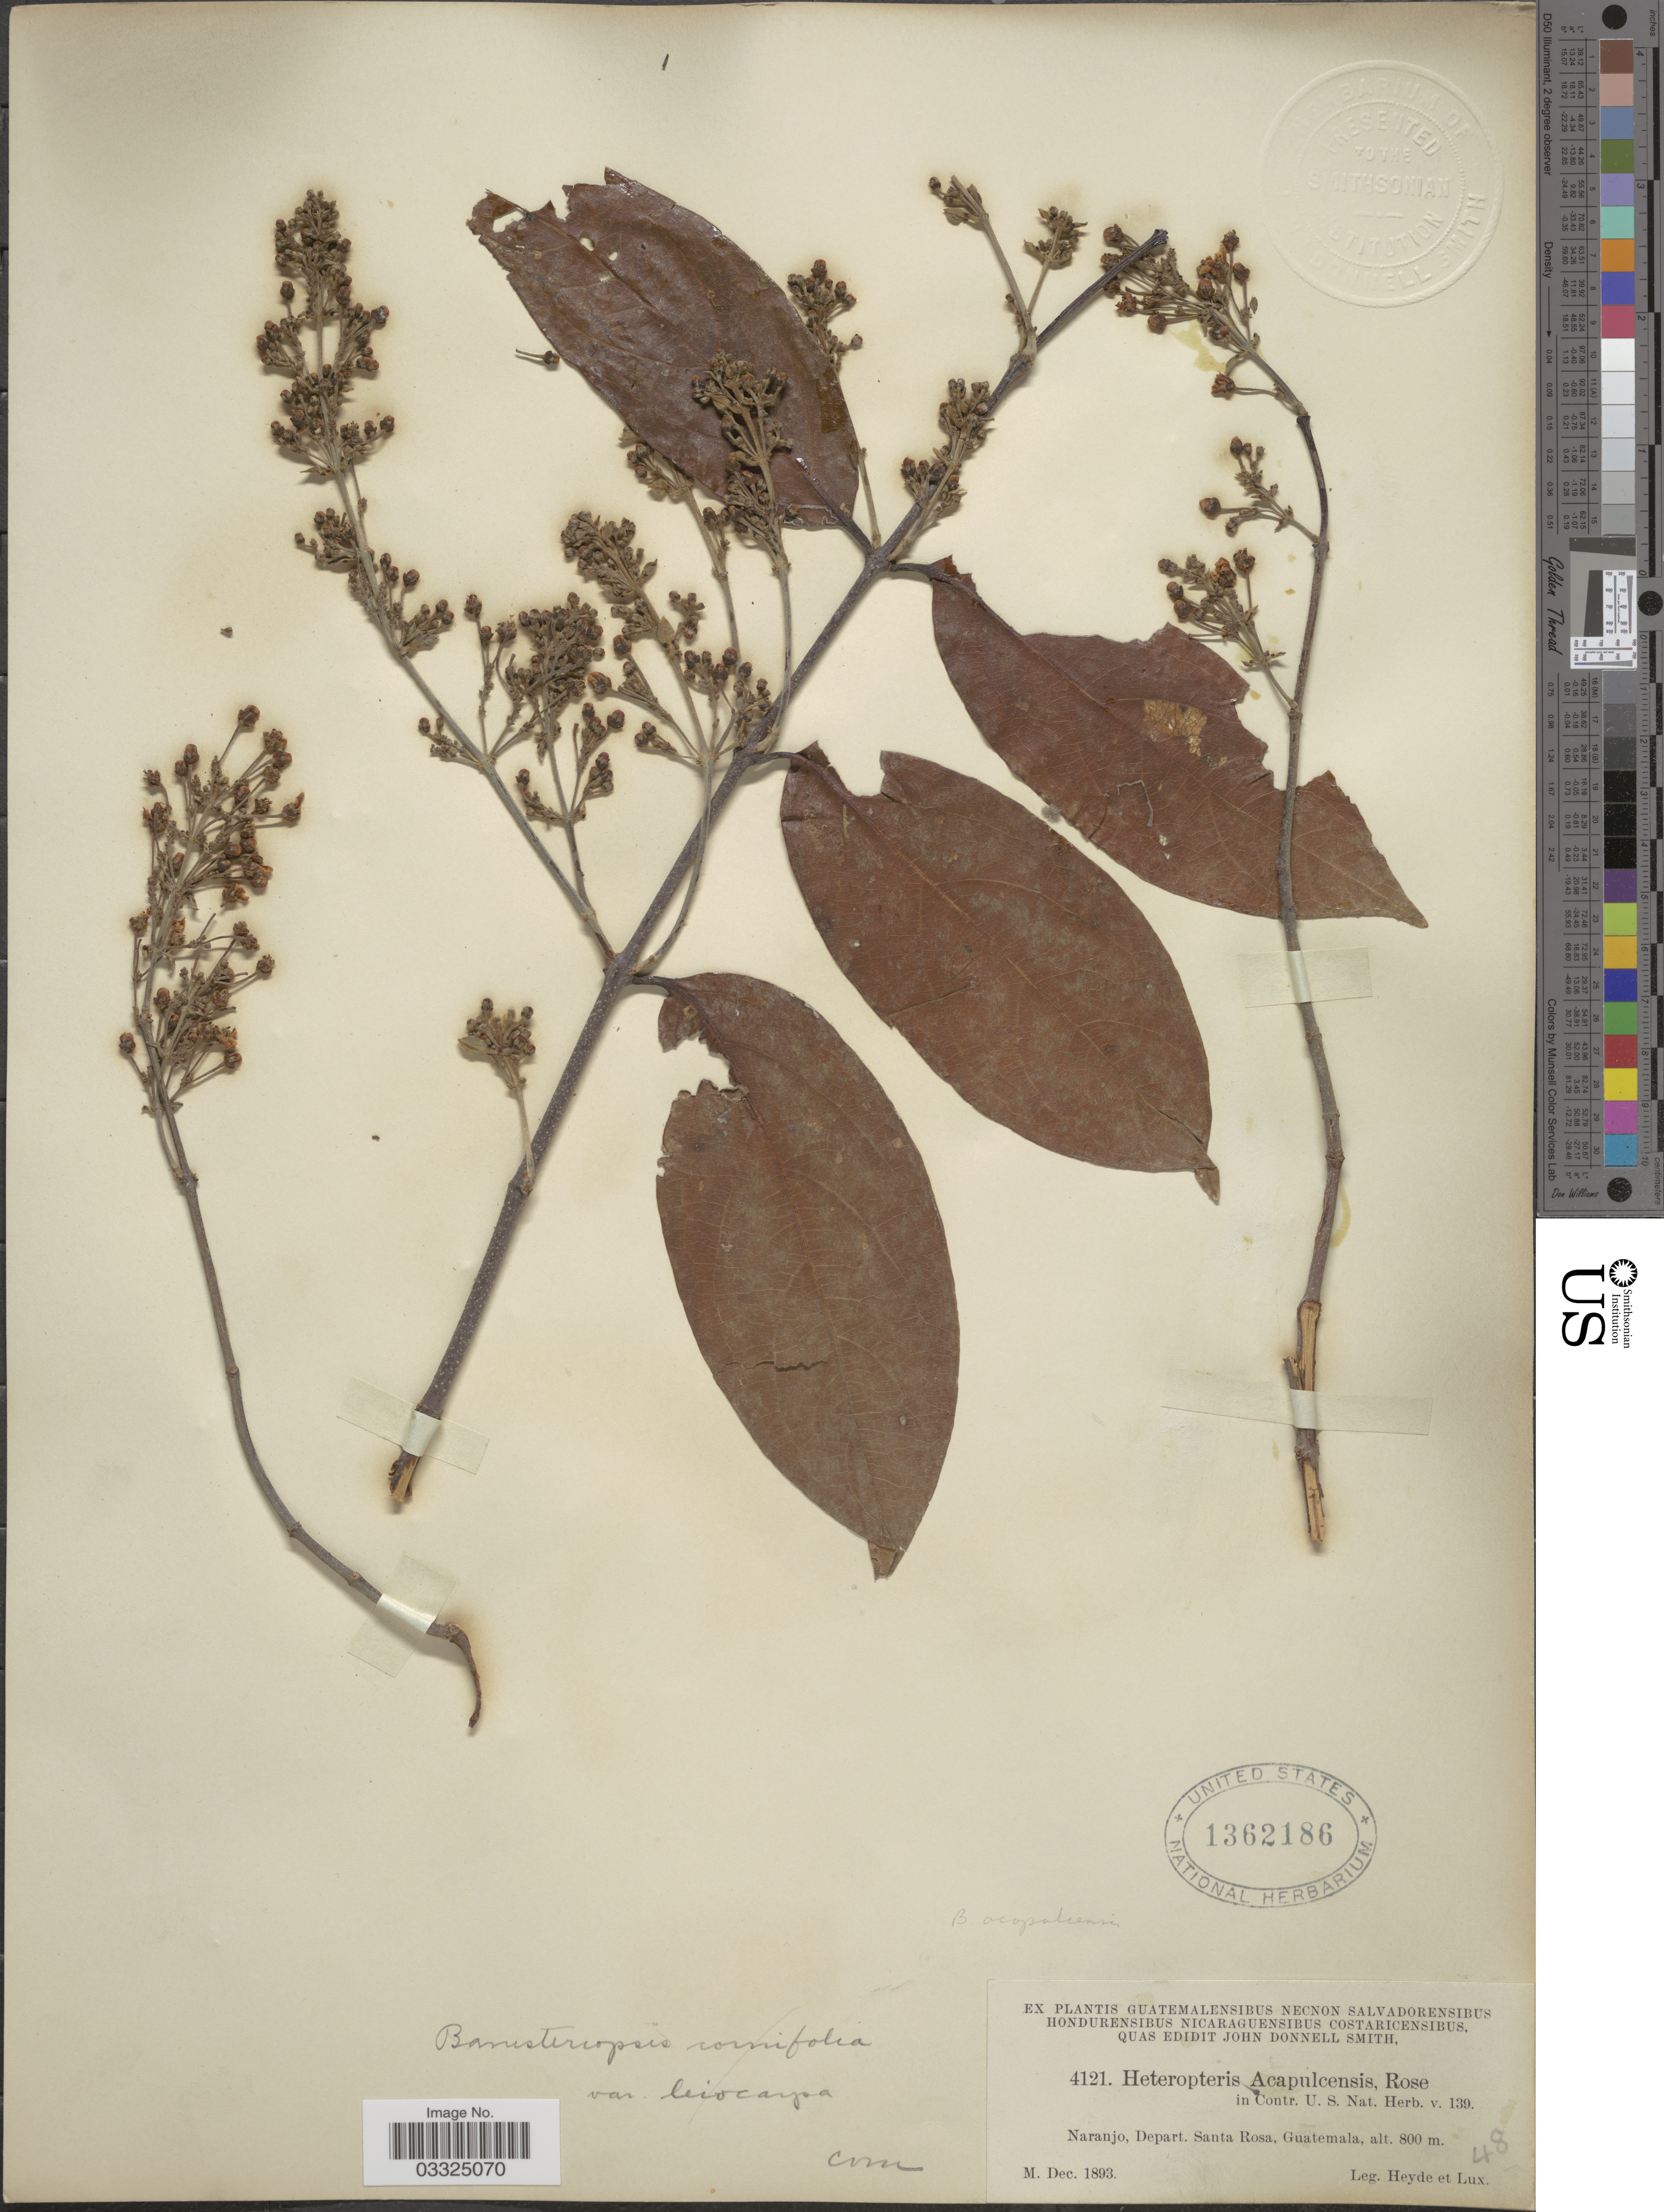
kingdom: Plantae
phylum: Tracheophyta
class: Magnoliopsida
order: Malpighiales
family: Malpighiaceae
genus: Bronwenia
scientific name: Bronwenia acapulcensis var. acapulcensis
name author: (Rose) W.R. Anderson & C. Davis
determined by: Strong, Mark T., (BOT), Smithsonian Institution - National Museum of Natural History (UNITED STATES)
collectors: Heyde & Lux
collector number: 4121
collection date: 1893-12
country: Guatemala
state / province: Santa Rosa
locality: Naranjo, Depart. Santa Rosa.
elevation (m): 800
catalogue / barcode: US 1362186